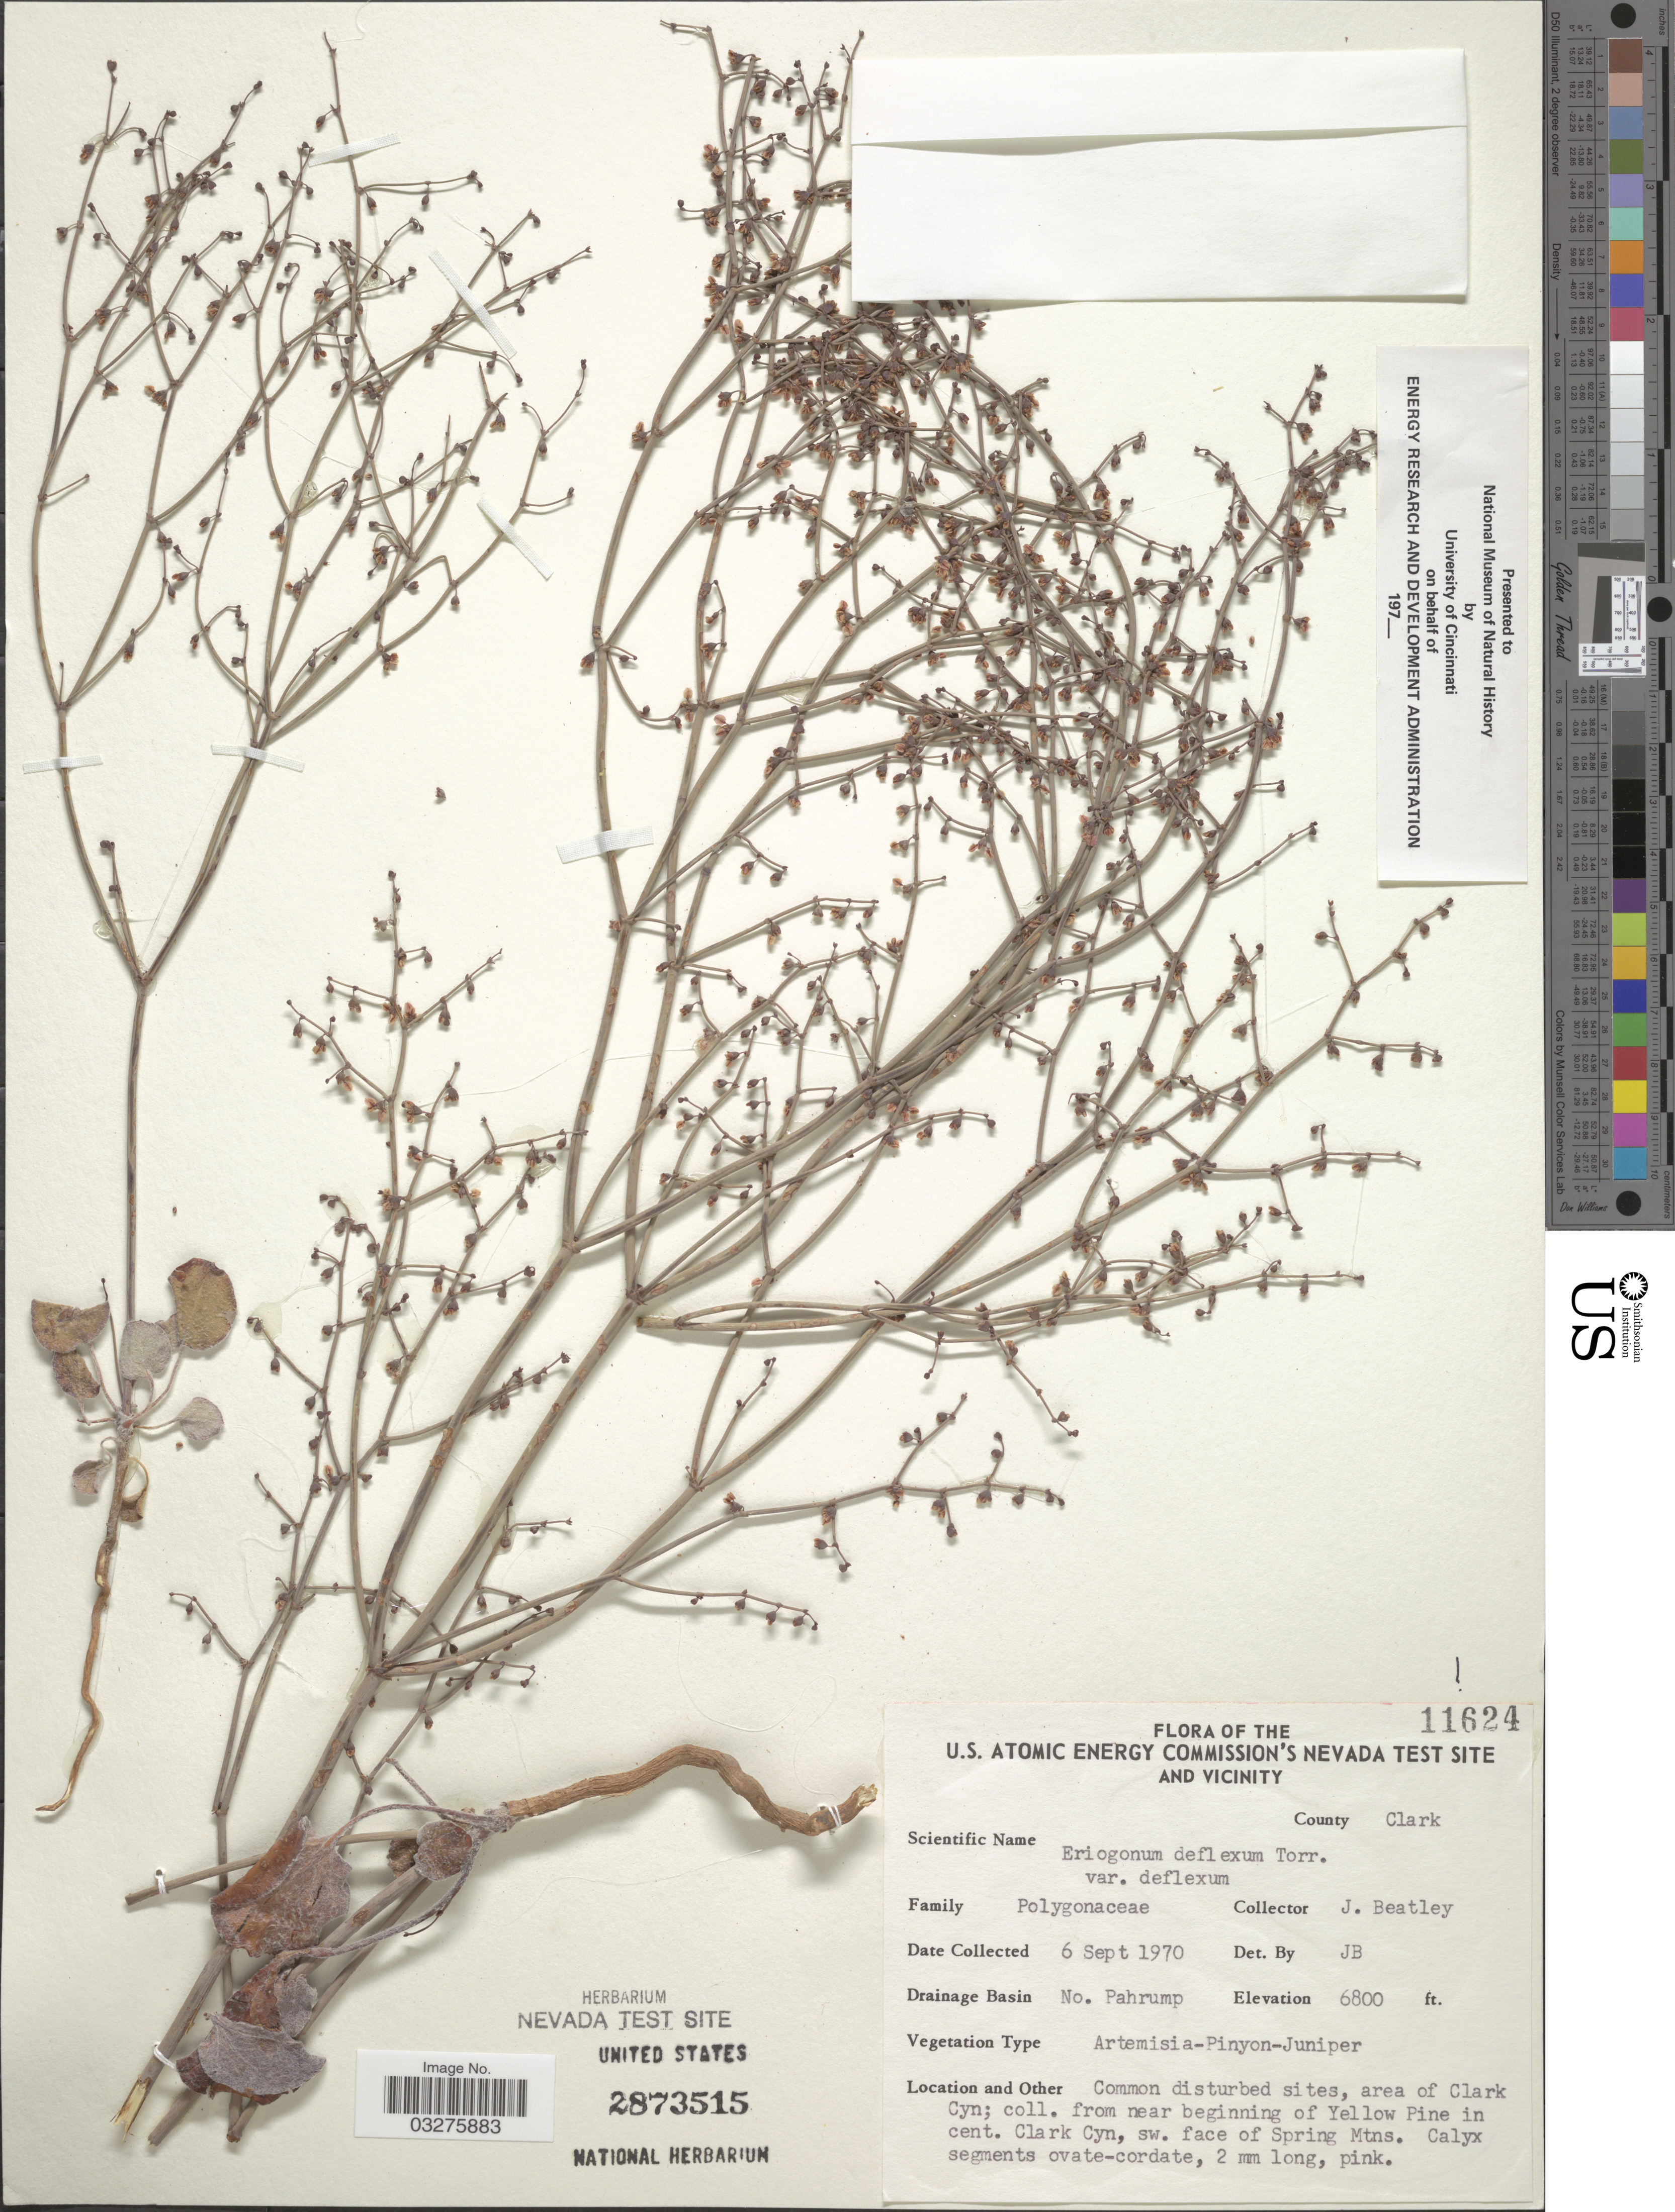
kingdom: Plantae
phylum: Tracheophyta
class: Magnoliopsida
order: Caryophyllales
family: Polygonaceae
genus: Eriogonum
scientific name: Eriogonum deflexum var. deflexum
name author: Torr. in Ives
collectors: J. C. Beatley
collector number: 11624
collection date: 1970-09-06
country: United States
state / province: Nevada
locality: U.S. Atomic Energy Commission's Nevada test site and vicinity. County Clark. Drainage Basin No. Pahrump. Area of Clark Cyn. Near beginning of Yellow Pine in cent. Clark Cyn, sw. face of Spring Mtns.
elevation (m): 2073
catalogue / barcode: US 2873515